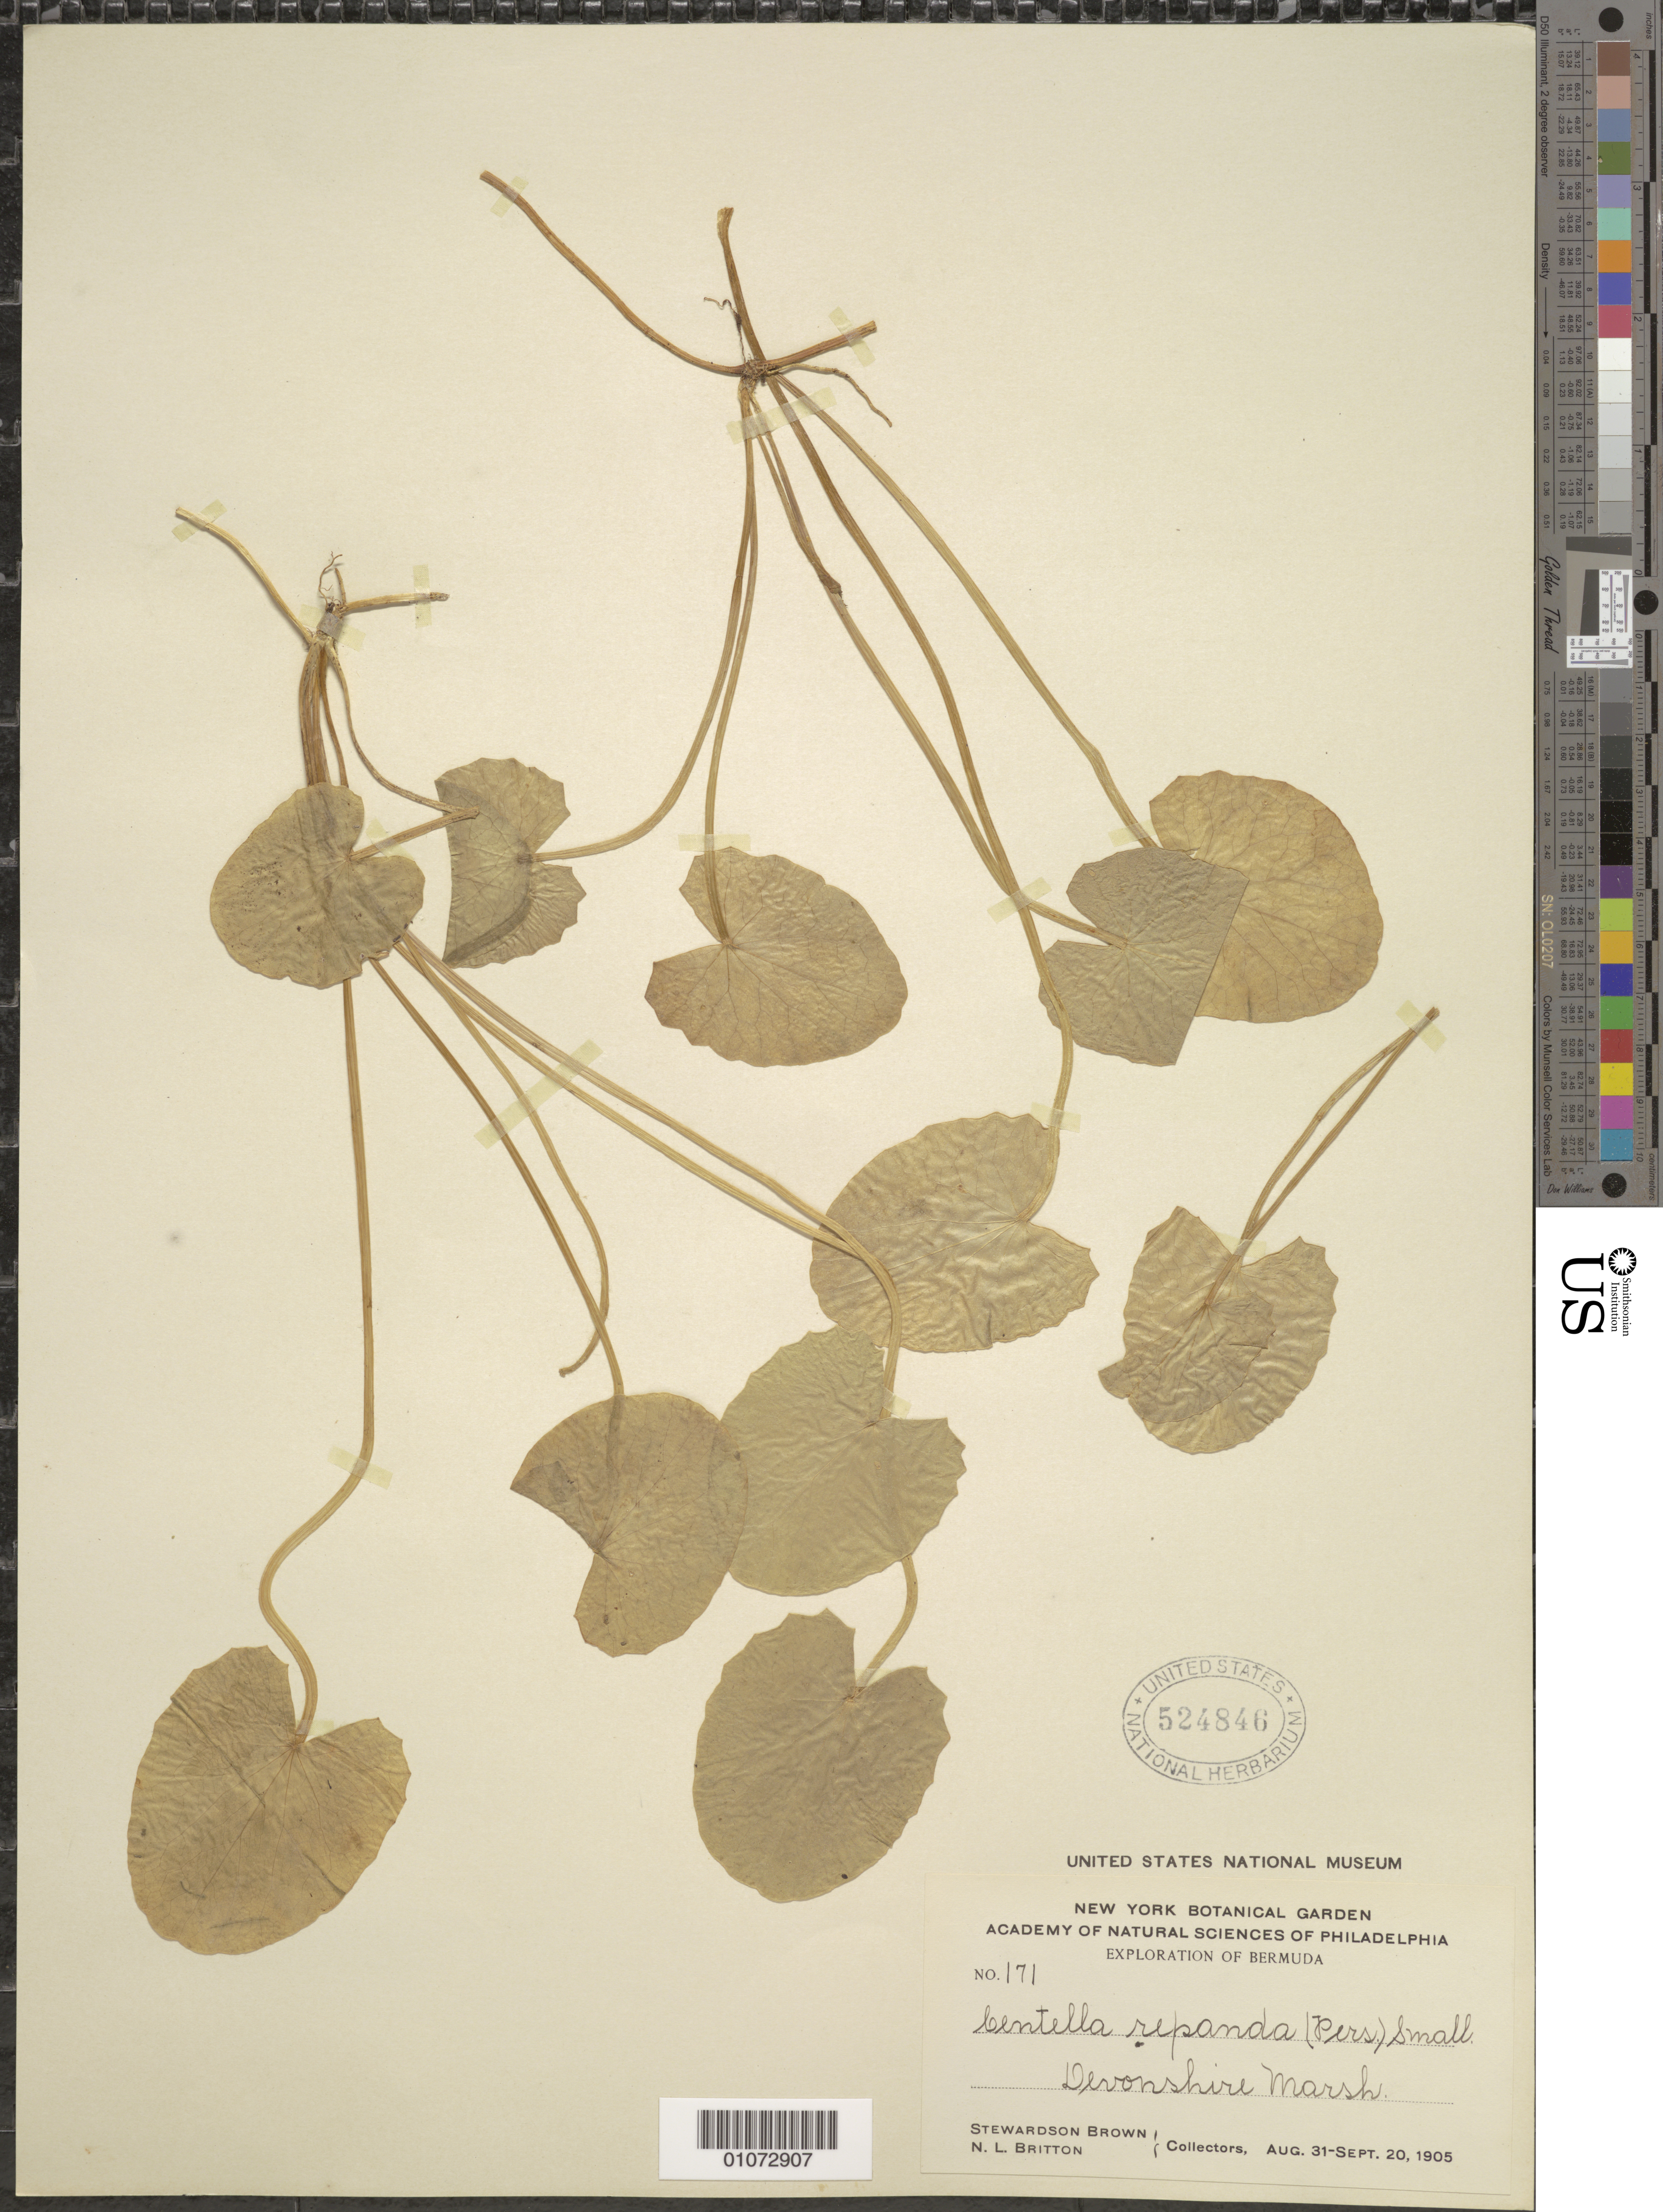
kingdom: Plantae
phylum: Tracheophyta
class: Magnoliopsida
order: Apiales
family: Apiaceae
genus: Centella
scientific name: Centella asiatica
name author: (L.) Urb.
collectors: N. Britton & S. Brown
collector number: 171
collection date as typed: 31 Aug 1905 to 20 Sep 1905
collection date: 1905-08-31/1905-09-20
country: Bermuda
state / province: Devonshire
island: Bermuda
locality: Devonshire marsh.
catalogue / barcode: US 524846